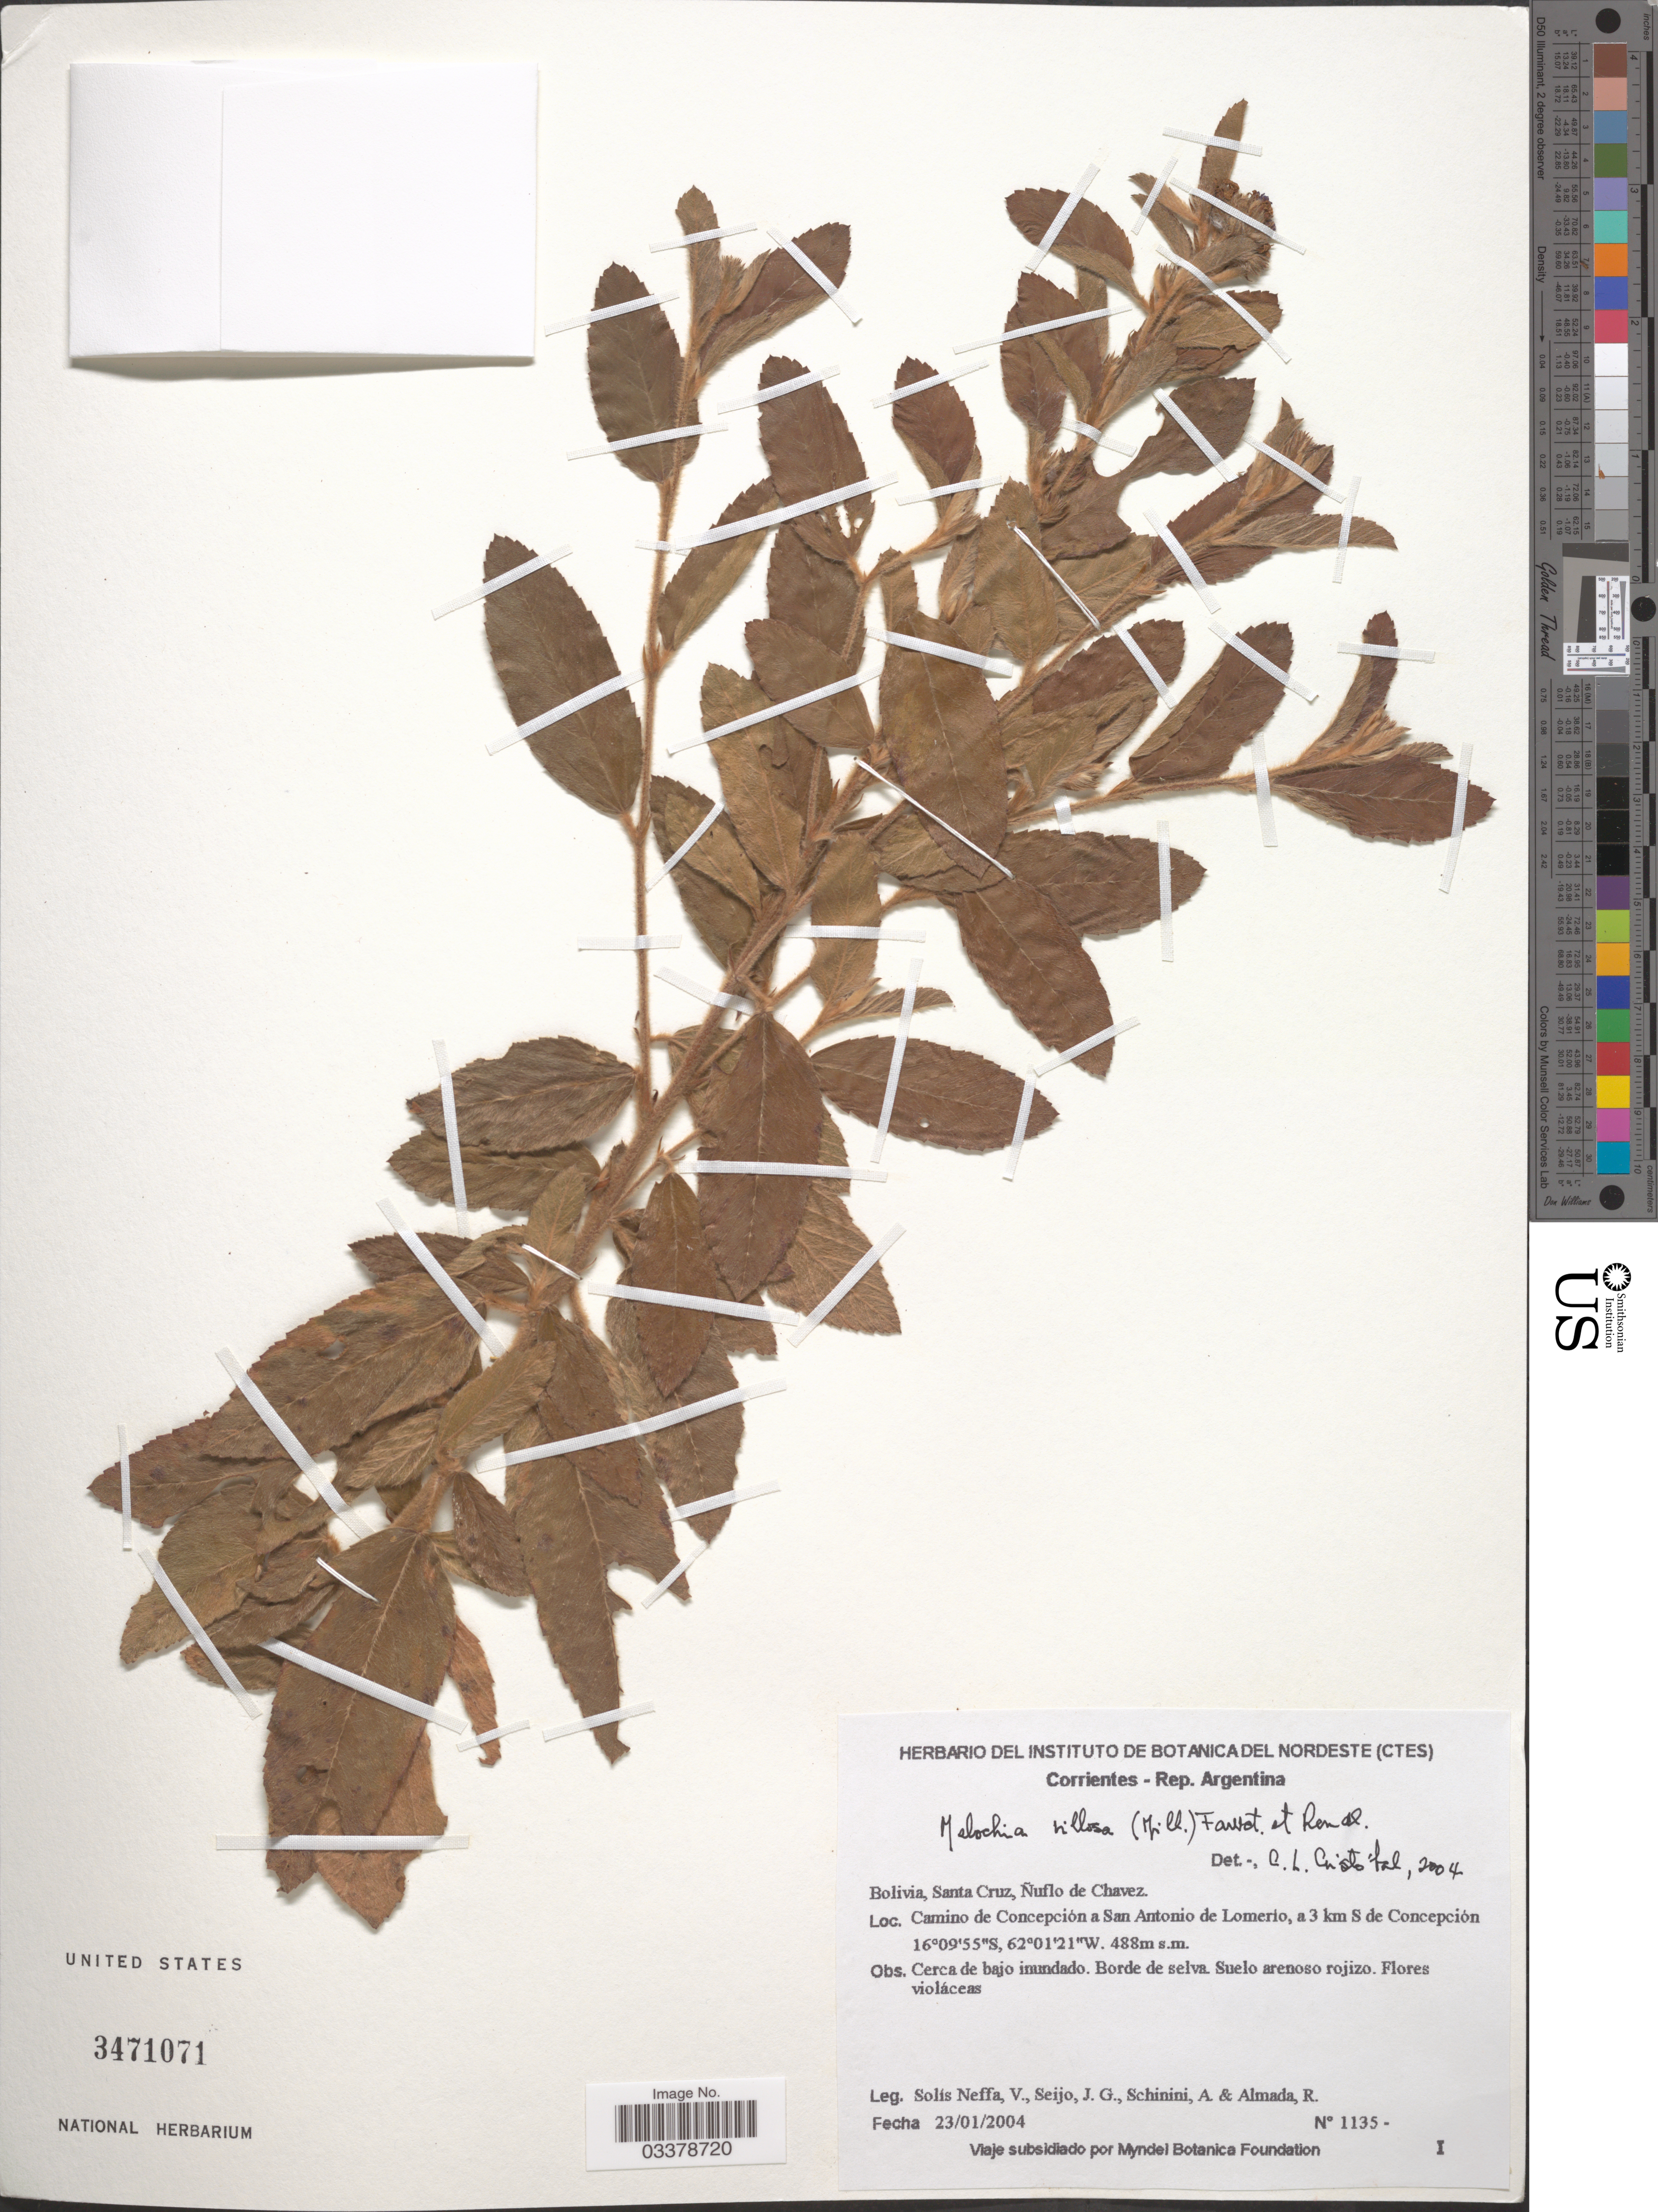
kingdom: Plantae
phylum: Tracheophyta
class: Magnoliopsida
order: Malvales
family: Malvaceae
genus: Melochia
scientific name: Melochia spicata var. spicata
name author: (L.) Fryxell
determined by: Dorr, L. J., (BOT), Smithsonian Institution - National Museum of Natural History (UNITED STATES)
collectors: V. Solis Neffa, J. Seijo, A. Schinini & R. Almada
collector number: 1135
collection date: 2004-01-23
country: Bolivia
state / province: Santa Cruz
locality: Ñuflo de Chavez. Camino de Concepción a San Antonio de Lomerio, a 3 km S de Concepción.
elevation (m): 488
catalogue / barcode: US 3471071